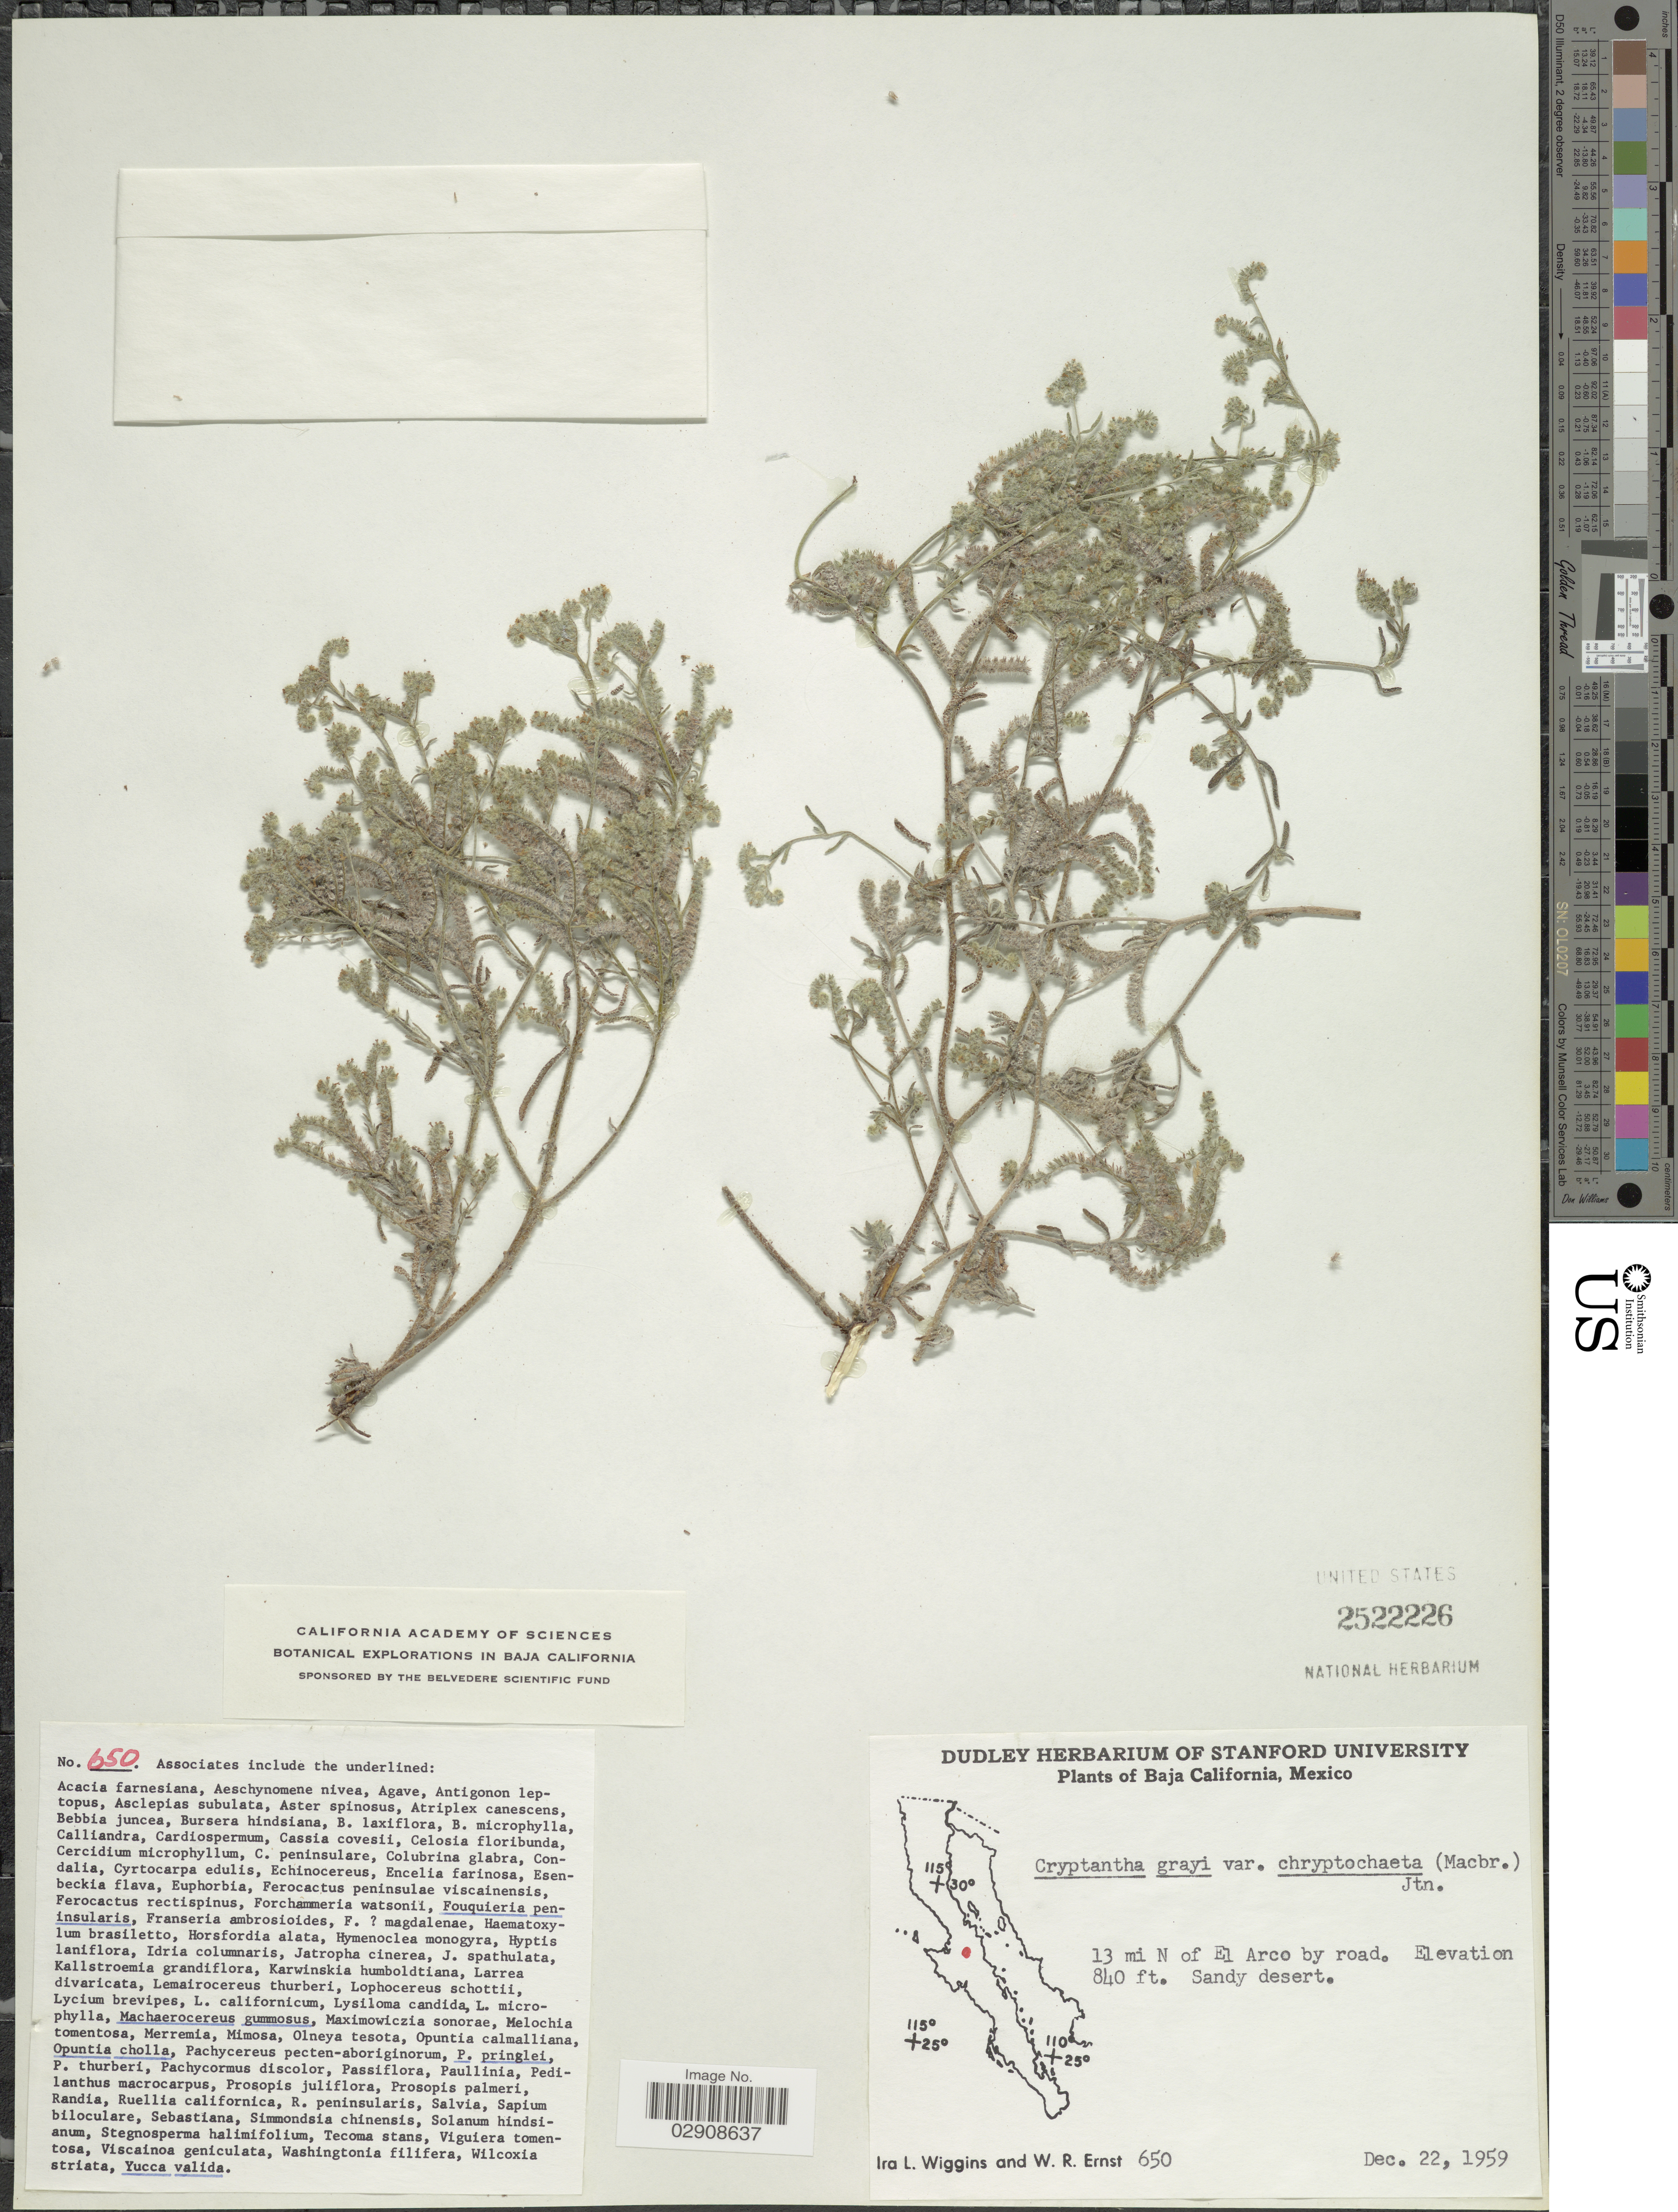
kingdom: Plantae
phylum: Tracheophyta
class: Magnoliopsida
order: Boraginales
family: Boraginaceae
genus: Cryptantha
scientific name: Cryptantha grayi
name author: (Vasey &) J.F. Macbr.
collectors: I. L. Wiggins & W. R. Ernst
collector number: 650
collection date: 1959-12-22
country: Mexico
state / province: Baja California Norte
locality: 13 mi N of El Arco by road.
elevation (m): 256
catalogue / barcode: US 2522226